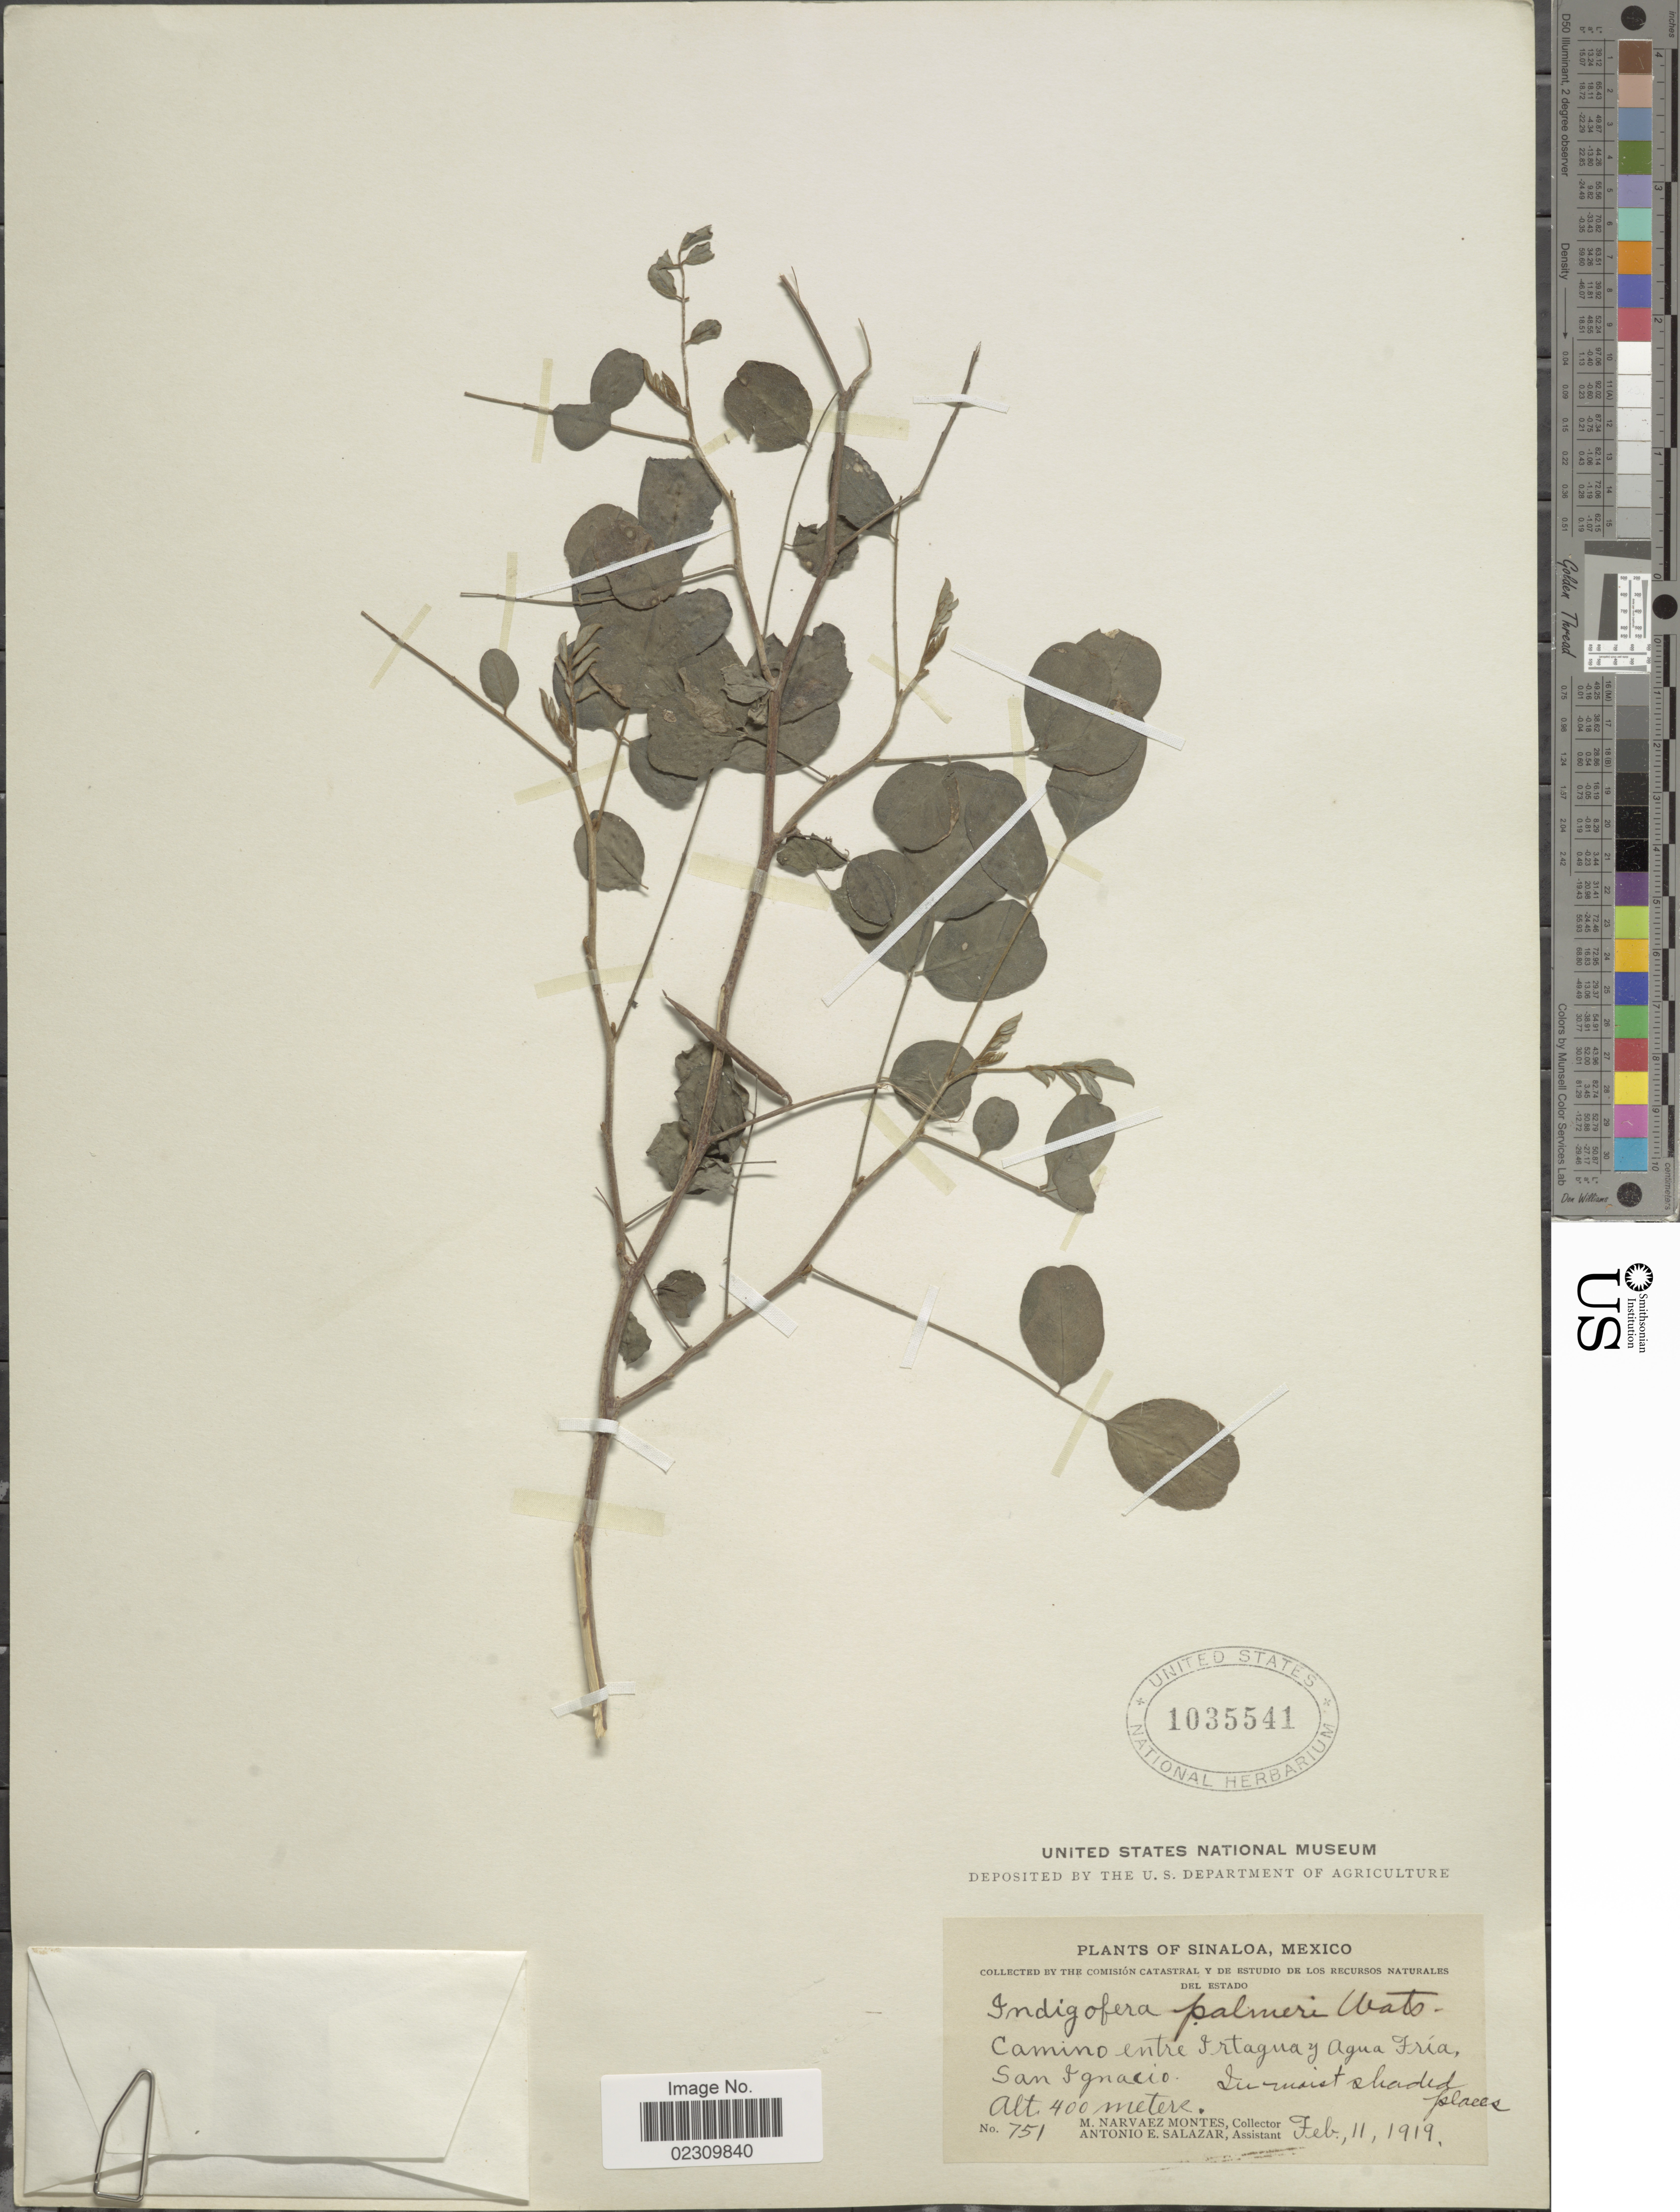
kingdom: Plantae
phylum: Tracheophyta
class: Magnoliopsida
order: Fabales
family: Fabaceae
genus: Indigofera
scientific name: Indigofera palmeri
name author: S. Watson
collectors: M. Narvaez-Montes & A. E. Salazar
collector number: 751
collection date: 1919-02-11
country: Mexico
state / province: Sinaloa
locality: Camino entre Irtagua y Agua Fria, San Ignacio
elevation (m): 400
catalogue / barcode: US 1035541